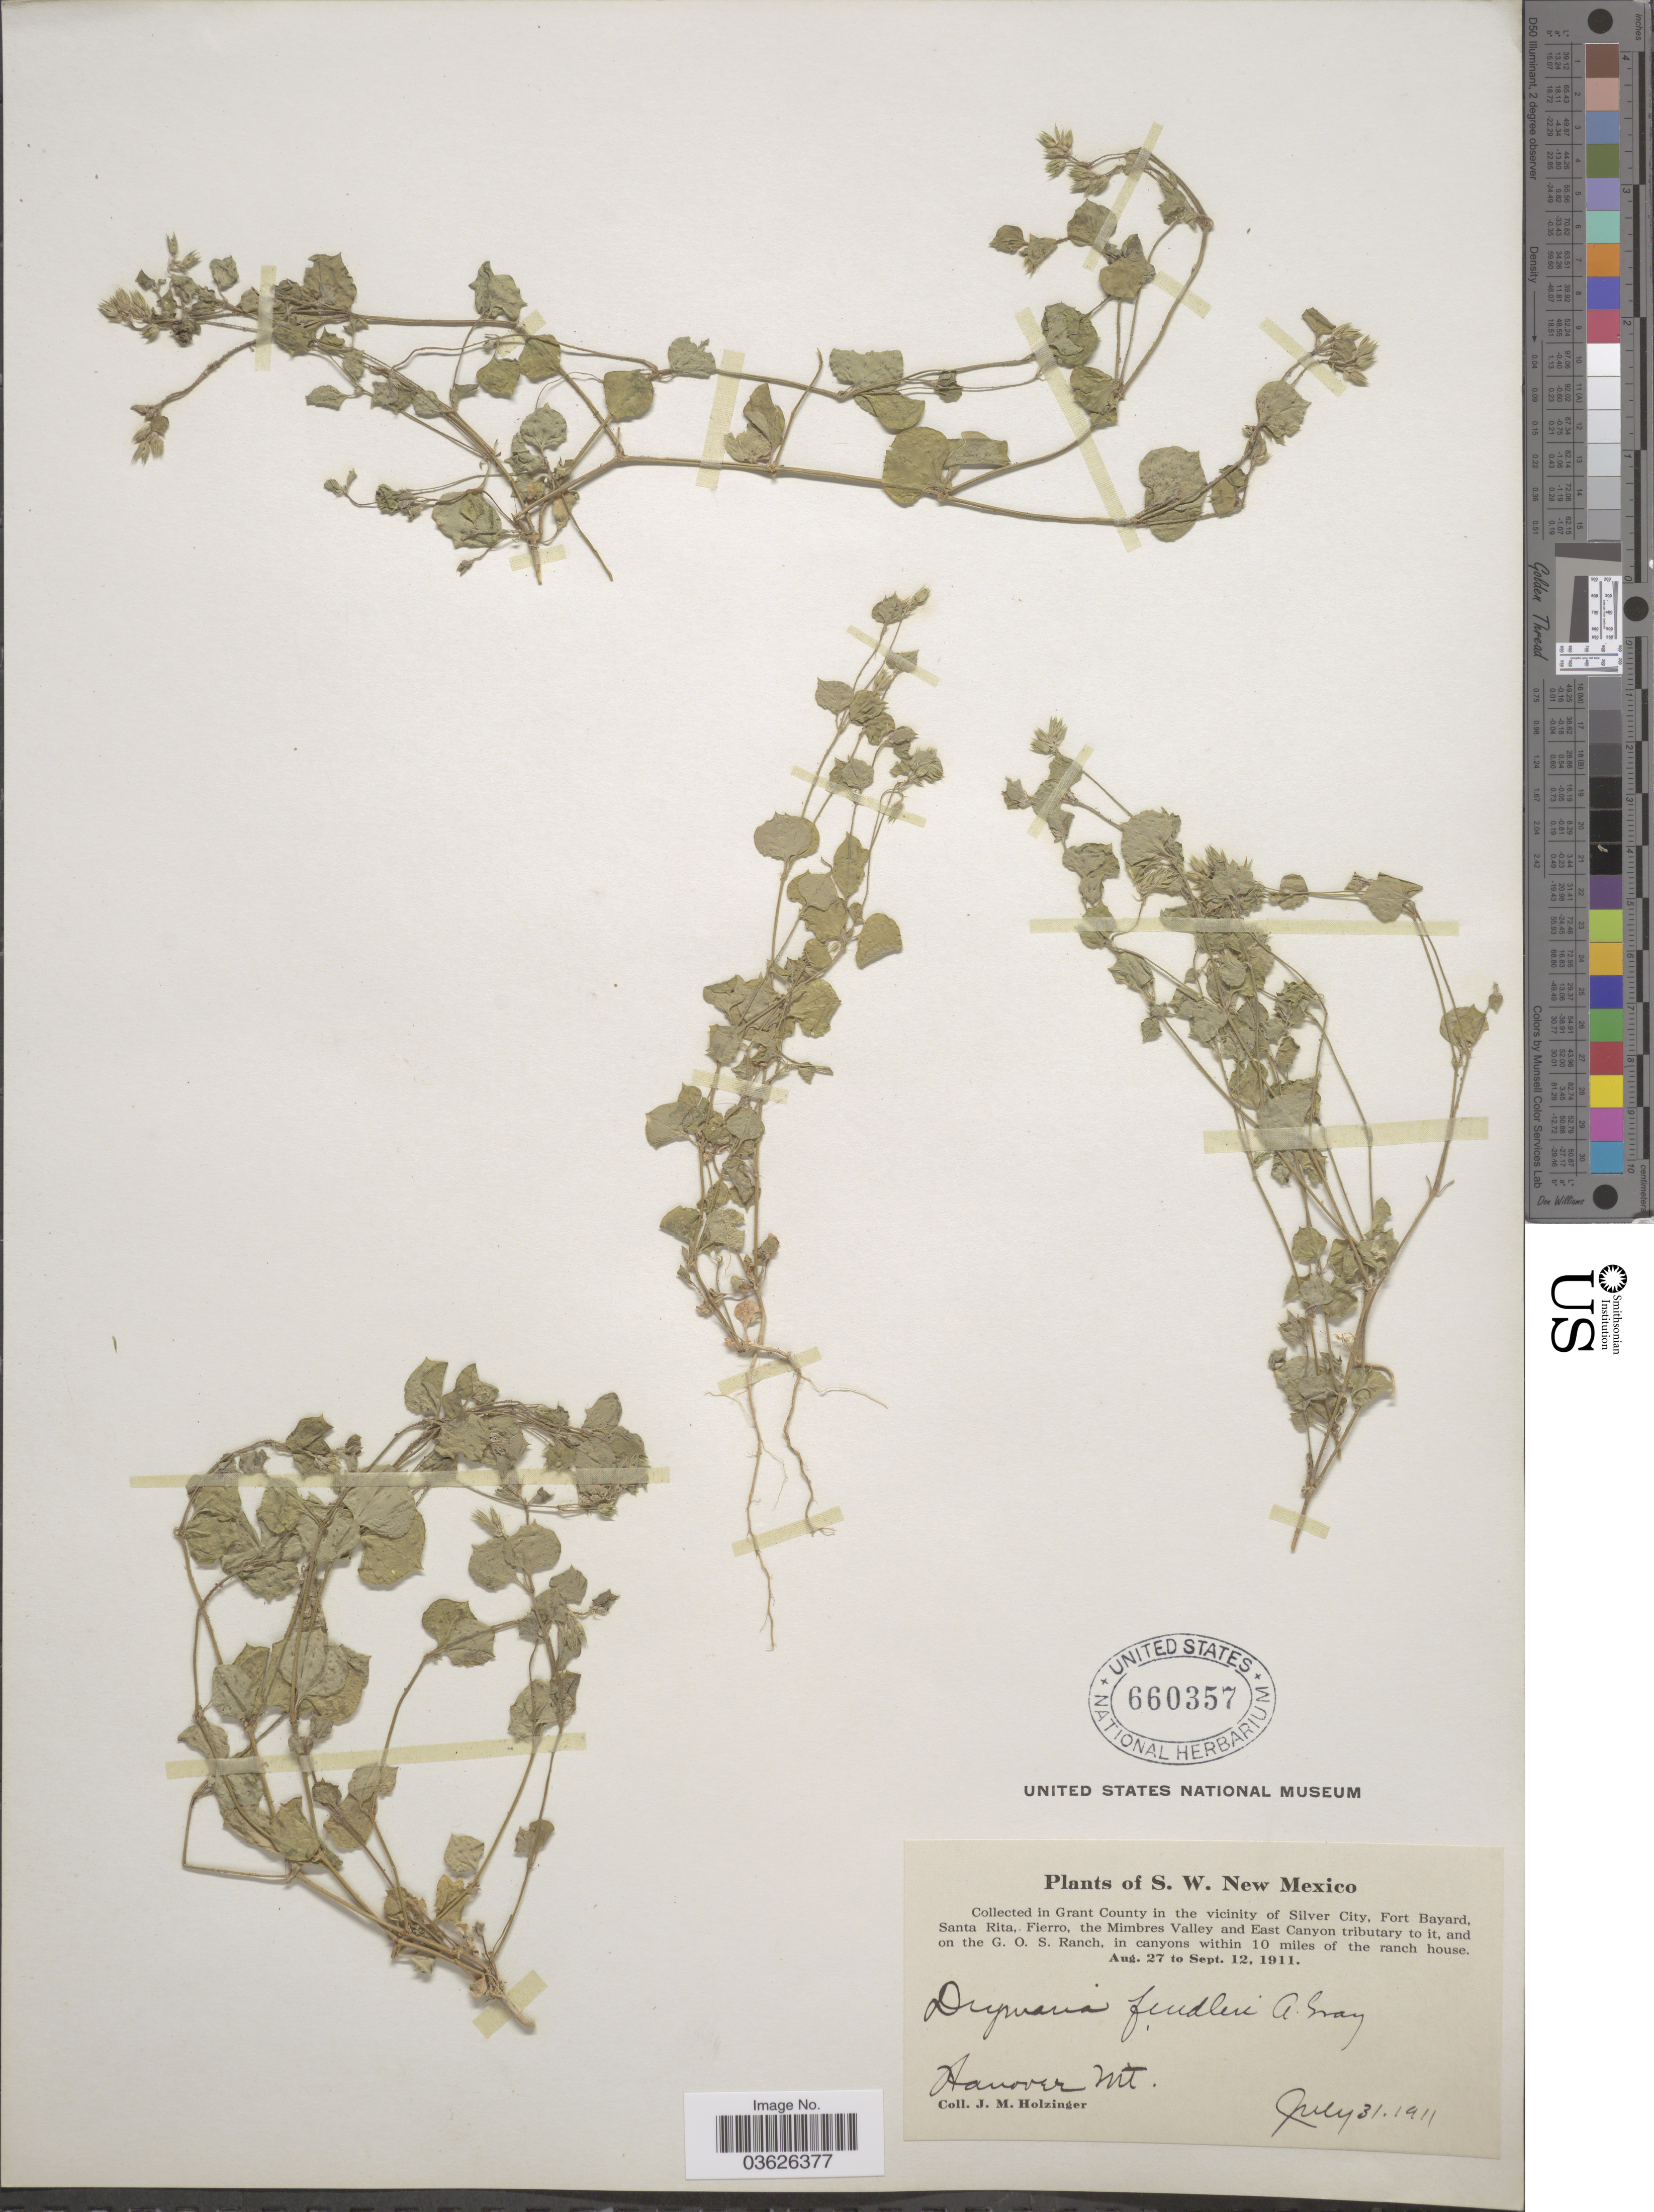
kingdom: Plantae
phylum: Tracheophyta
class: Magnoliopsida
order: Caryophyllales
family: Caryophyllaceae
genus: Drymaria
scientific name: Drymaria fendleri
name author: S. Watson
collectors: J. M. Holzinger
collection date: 1911-07-31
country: United States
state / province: New Mexico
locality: S. W. New Mexico. In Grant County in the vicinity of Silver City, Fort Bayard, Santa Rita, Fierro, the Mimbres Valley and East Canyon tributary to it, and on the G. O. S. Ranch, in canyons within 10 miles of the ranch house. Hanover Mt.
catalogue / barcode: US 660357